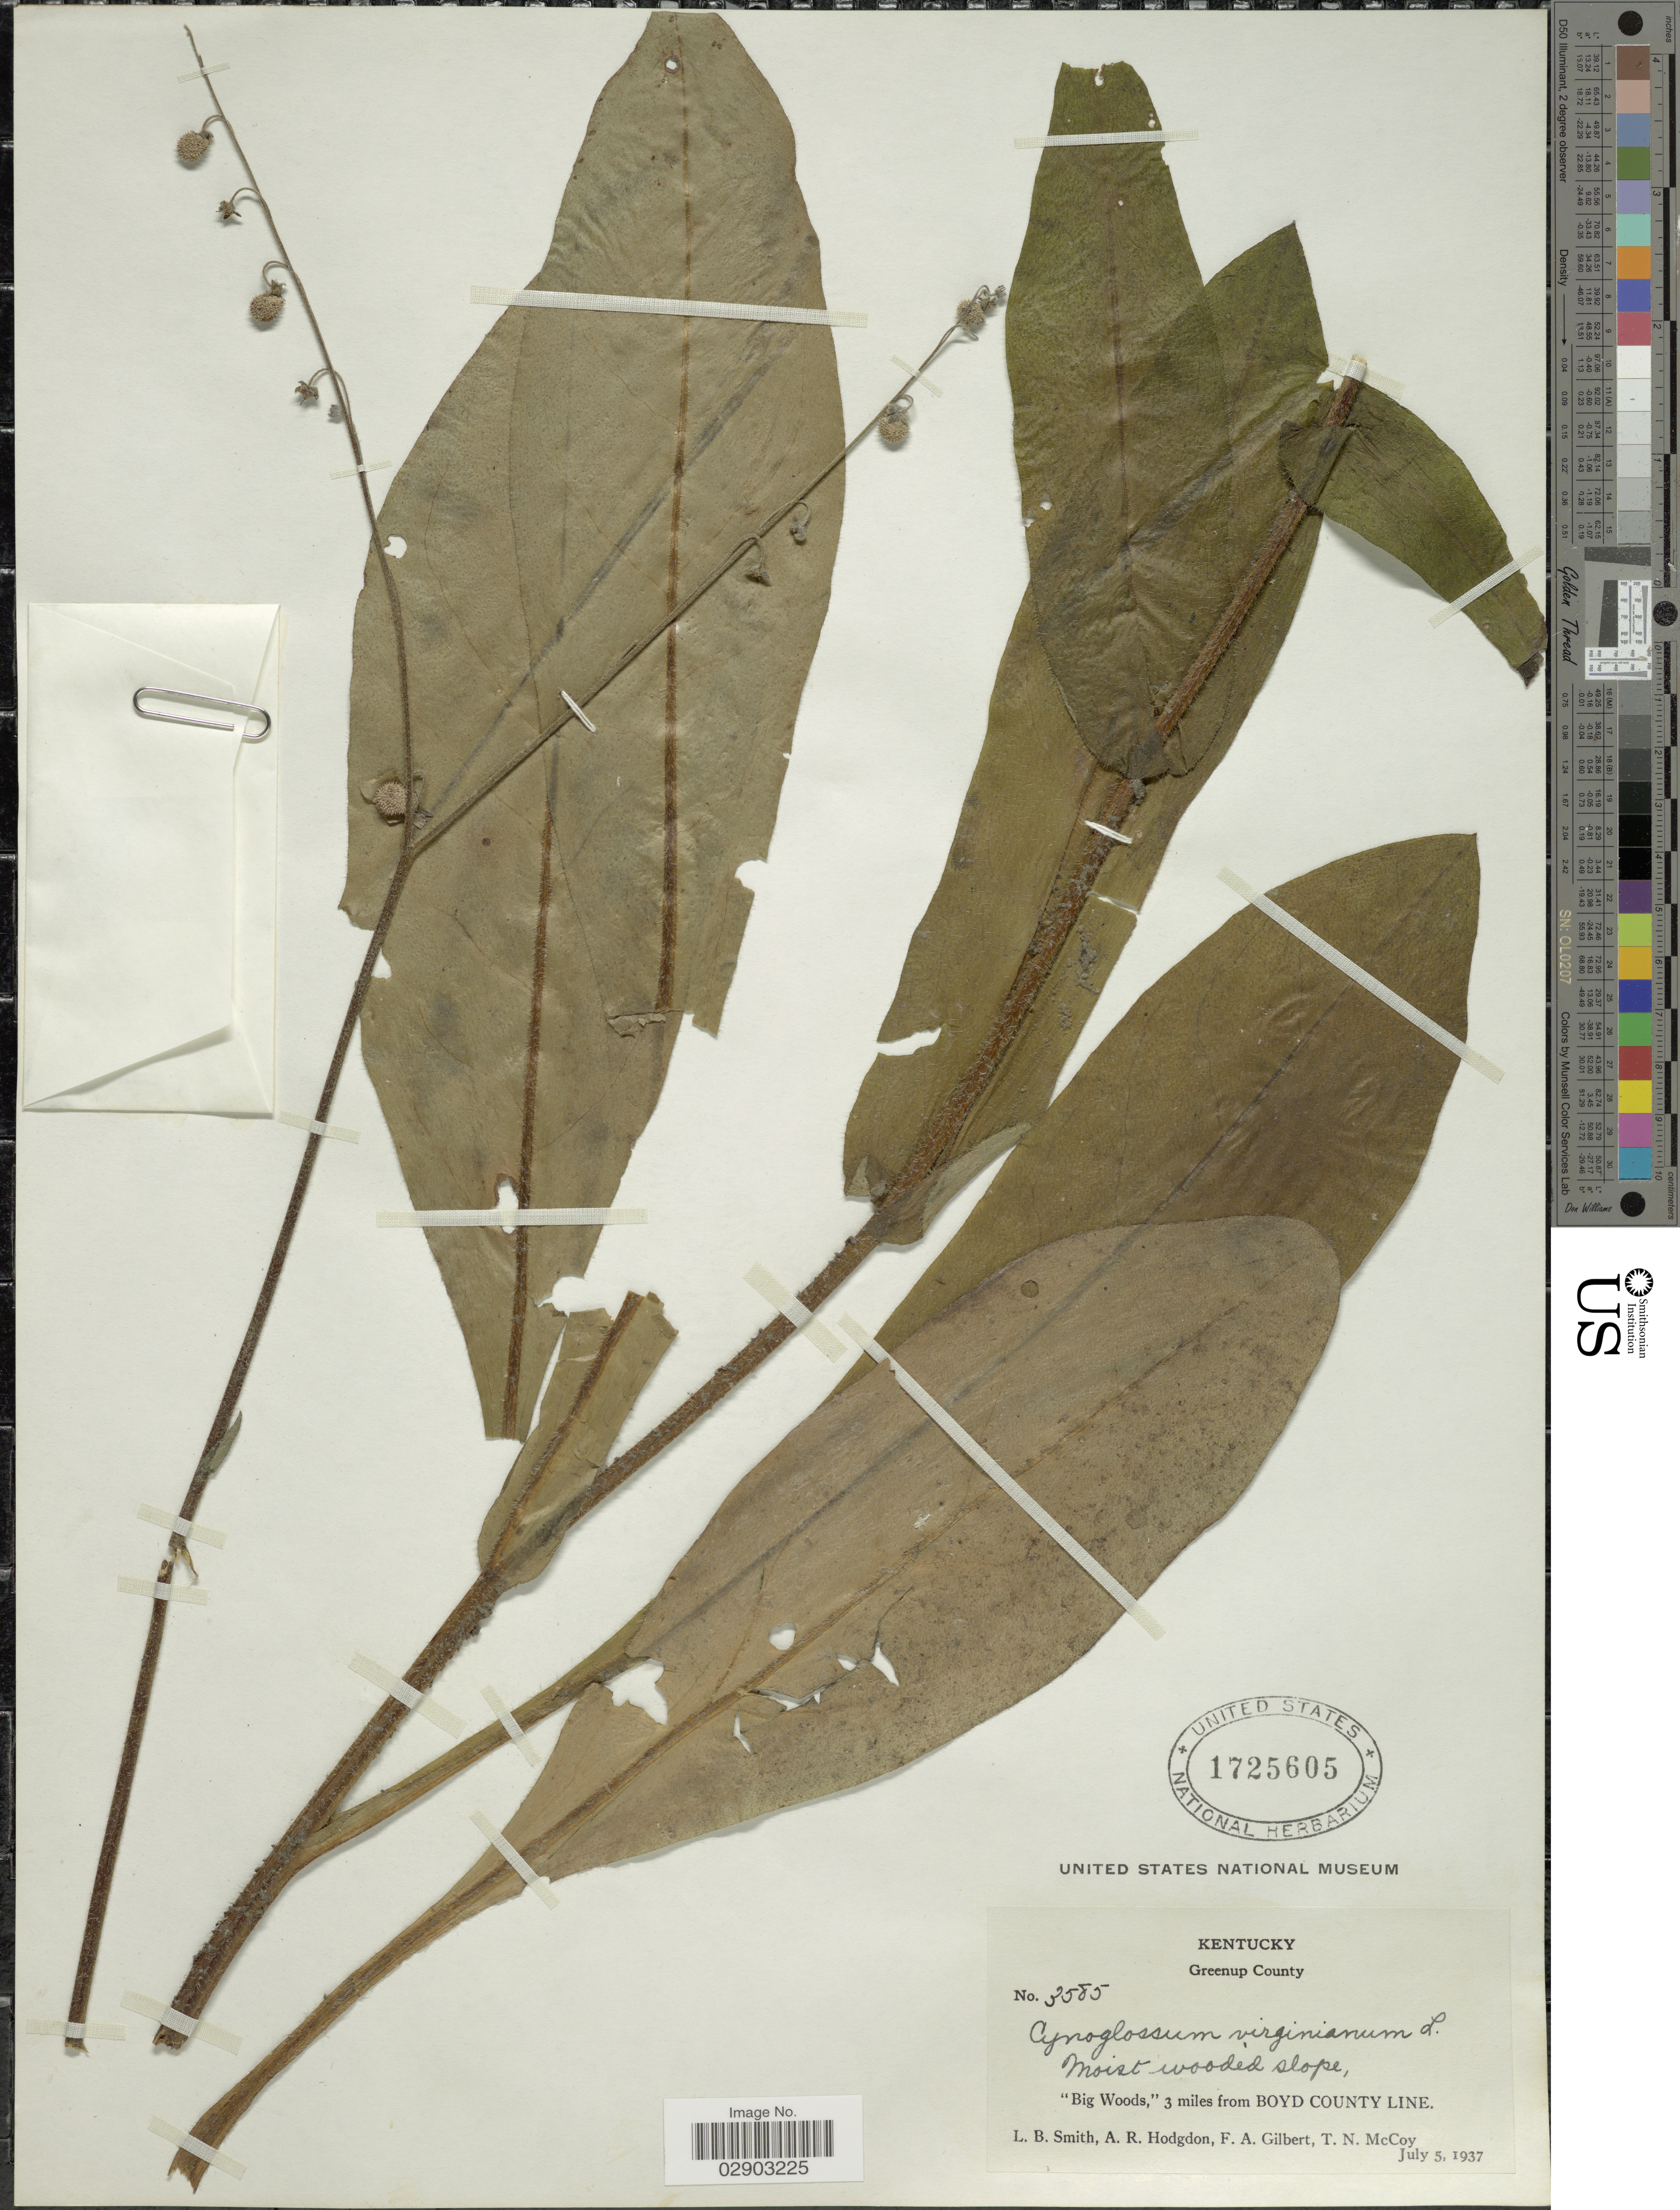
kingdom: Plantae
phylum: Tracheophyta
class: Magnoliopsida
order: Boraginales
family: Boraginaceae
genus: Cynoglossum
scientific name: Cynoglossum virginianum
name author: L.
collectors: L. Smith, A. R. Hodgdon, F. A. Gilbert & T. N. McCoy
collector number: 3585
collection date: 1937-07-05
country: United States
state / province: Kentucky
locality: Greenup County. "Big Woods," 3 miles from Boyd County Line.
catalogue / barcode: US 1725605